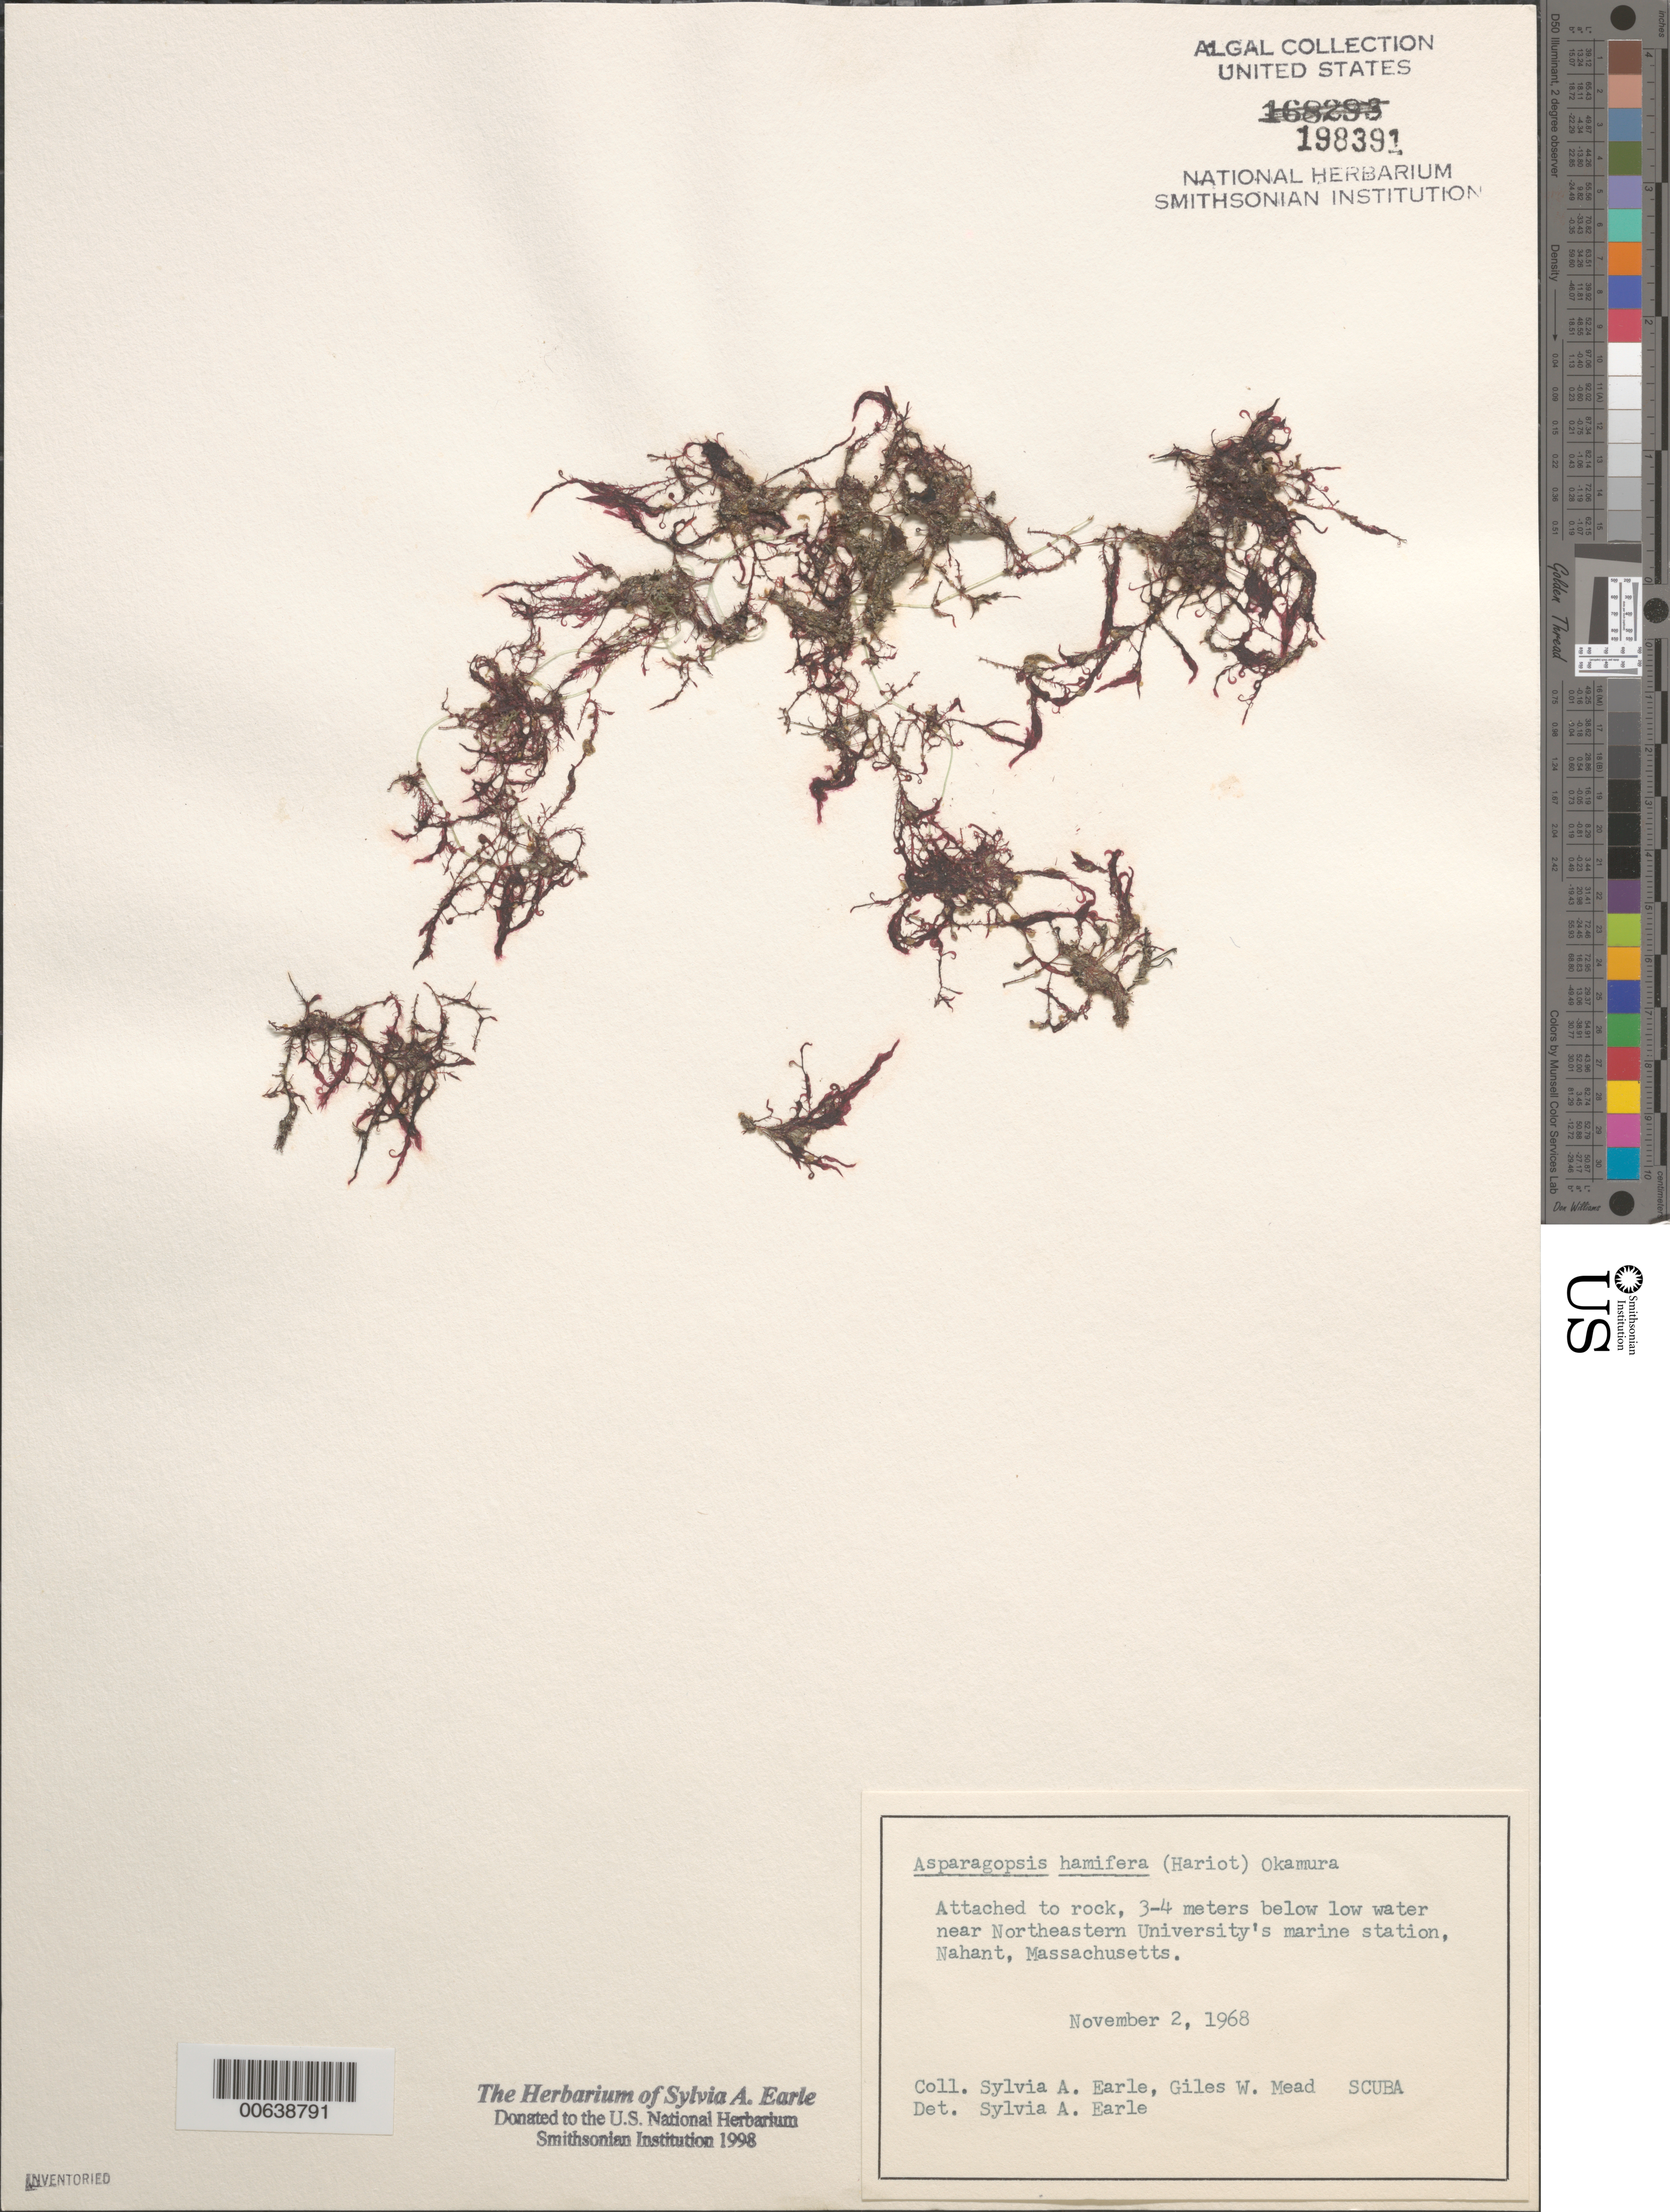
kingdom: Plantae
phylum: Rhodophyta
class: Florideophyceae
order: Bonnemaisoniales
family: Bonnemaisoniaceae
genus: Bonnemaisonia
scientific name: Bonnemaisonia hamifera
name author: P. Hariot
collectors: S. A. Earle & G. W. Mead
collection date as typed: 02 Nov 1968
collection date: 1968-11-02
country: United States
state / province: Massachusetts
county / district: Essex County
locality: Nahant, near Northeastern University's marine station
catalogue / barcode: US 198391